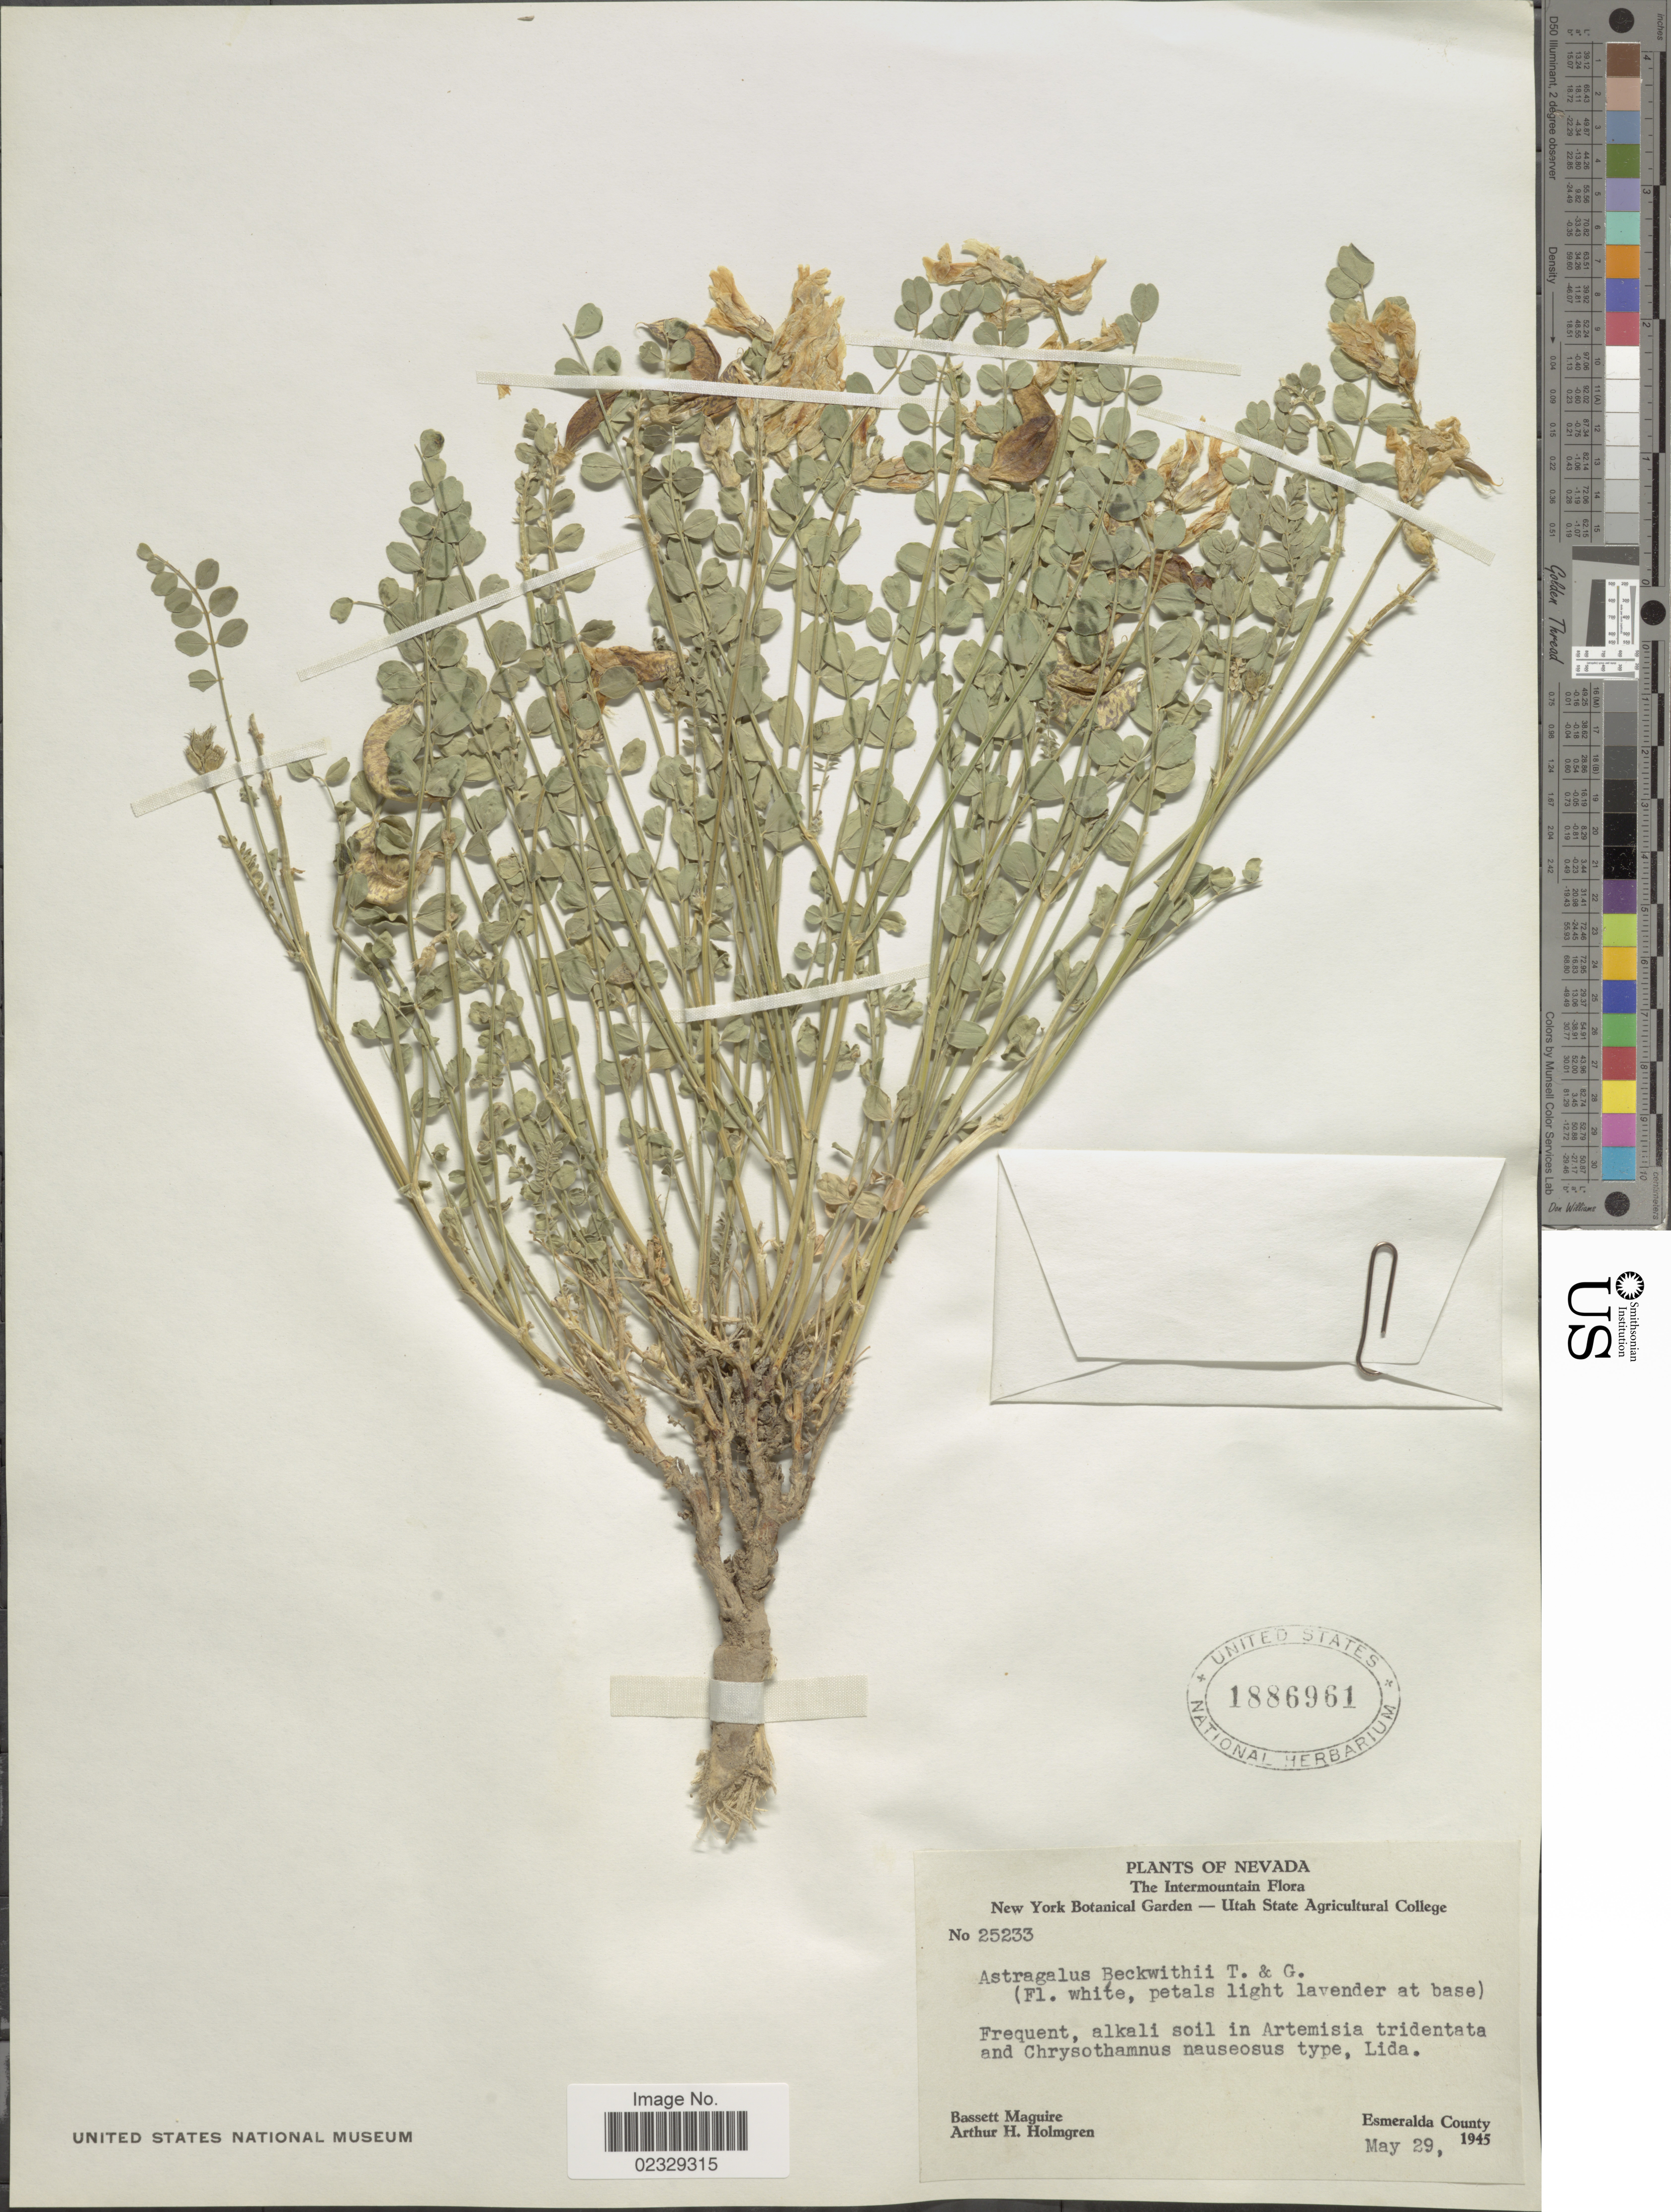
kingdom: Plantae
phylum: Tracheophyta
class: Magnoliopsida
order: Fabales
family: Fabaceae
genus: Astragalus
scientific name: Astragalus beckwithii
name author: Torr. & A. Gray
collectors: B. Maguire & A. H. Holmgren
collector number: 25233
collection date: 1945-05-29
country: United States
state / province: Nevada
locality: The Intermountain, Esmeralda County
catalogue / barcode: US 1886961